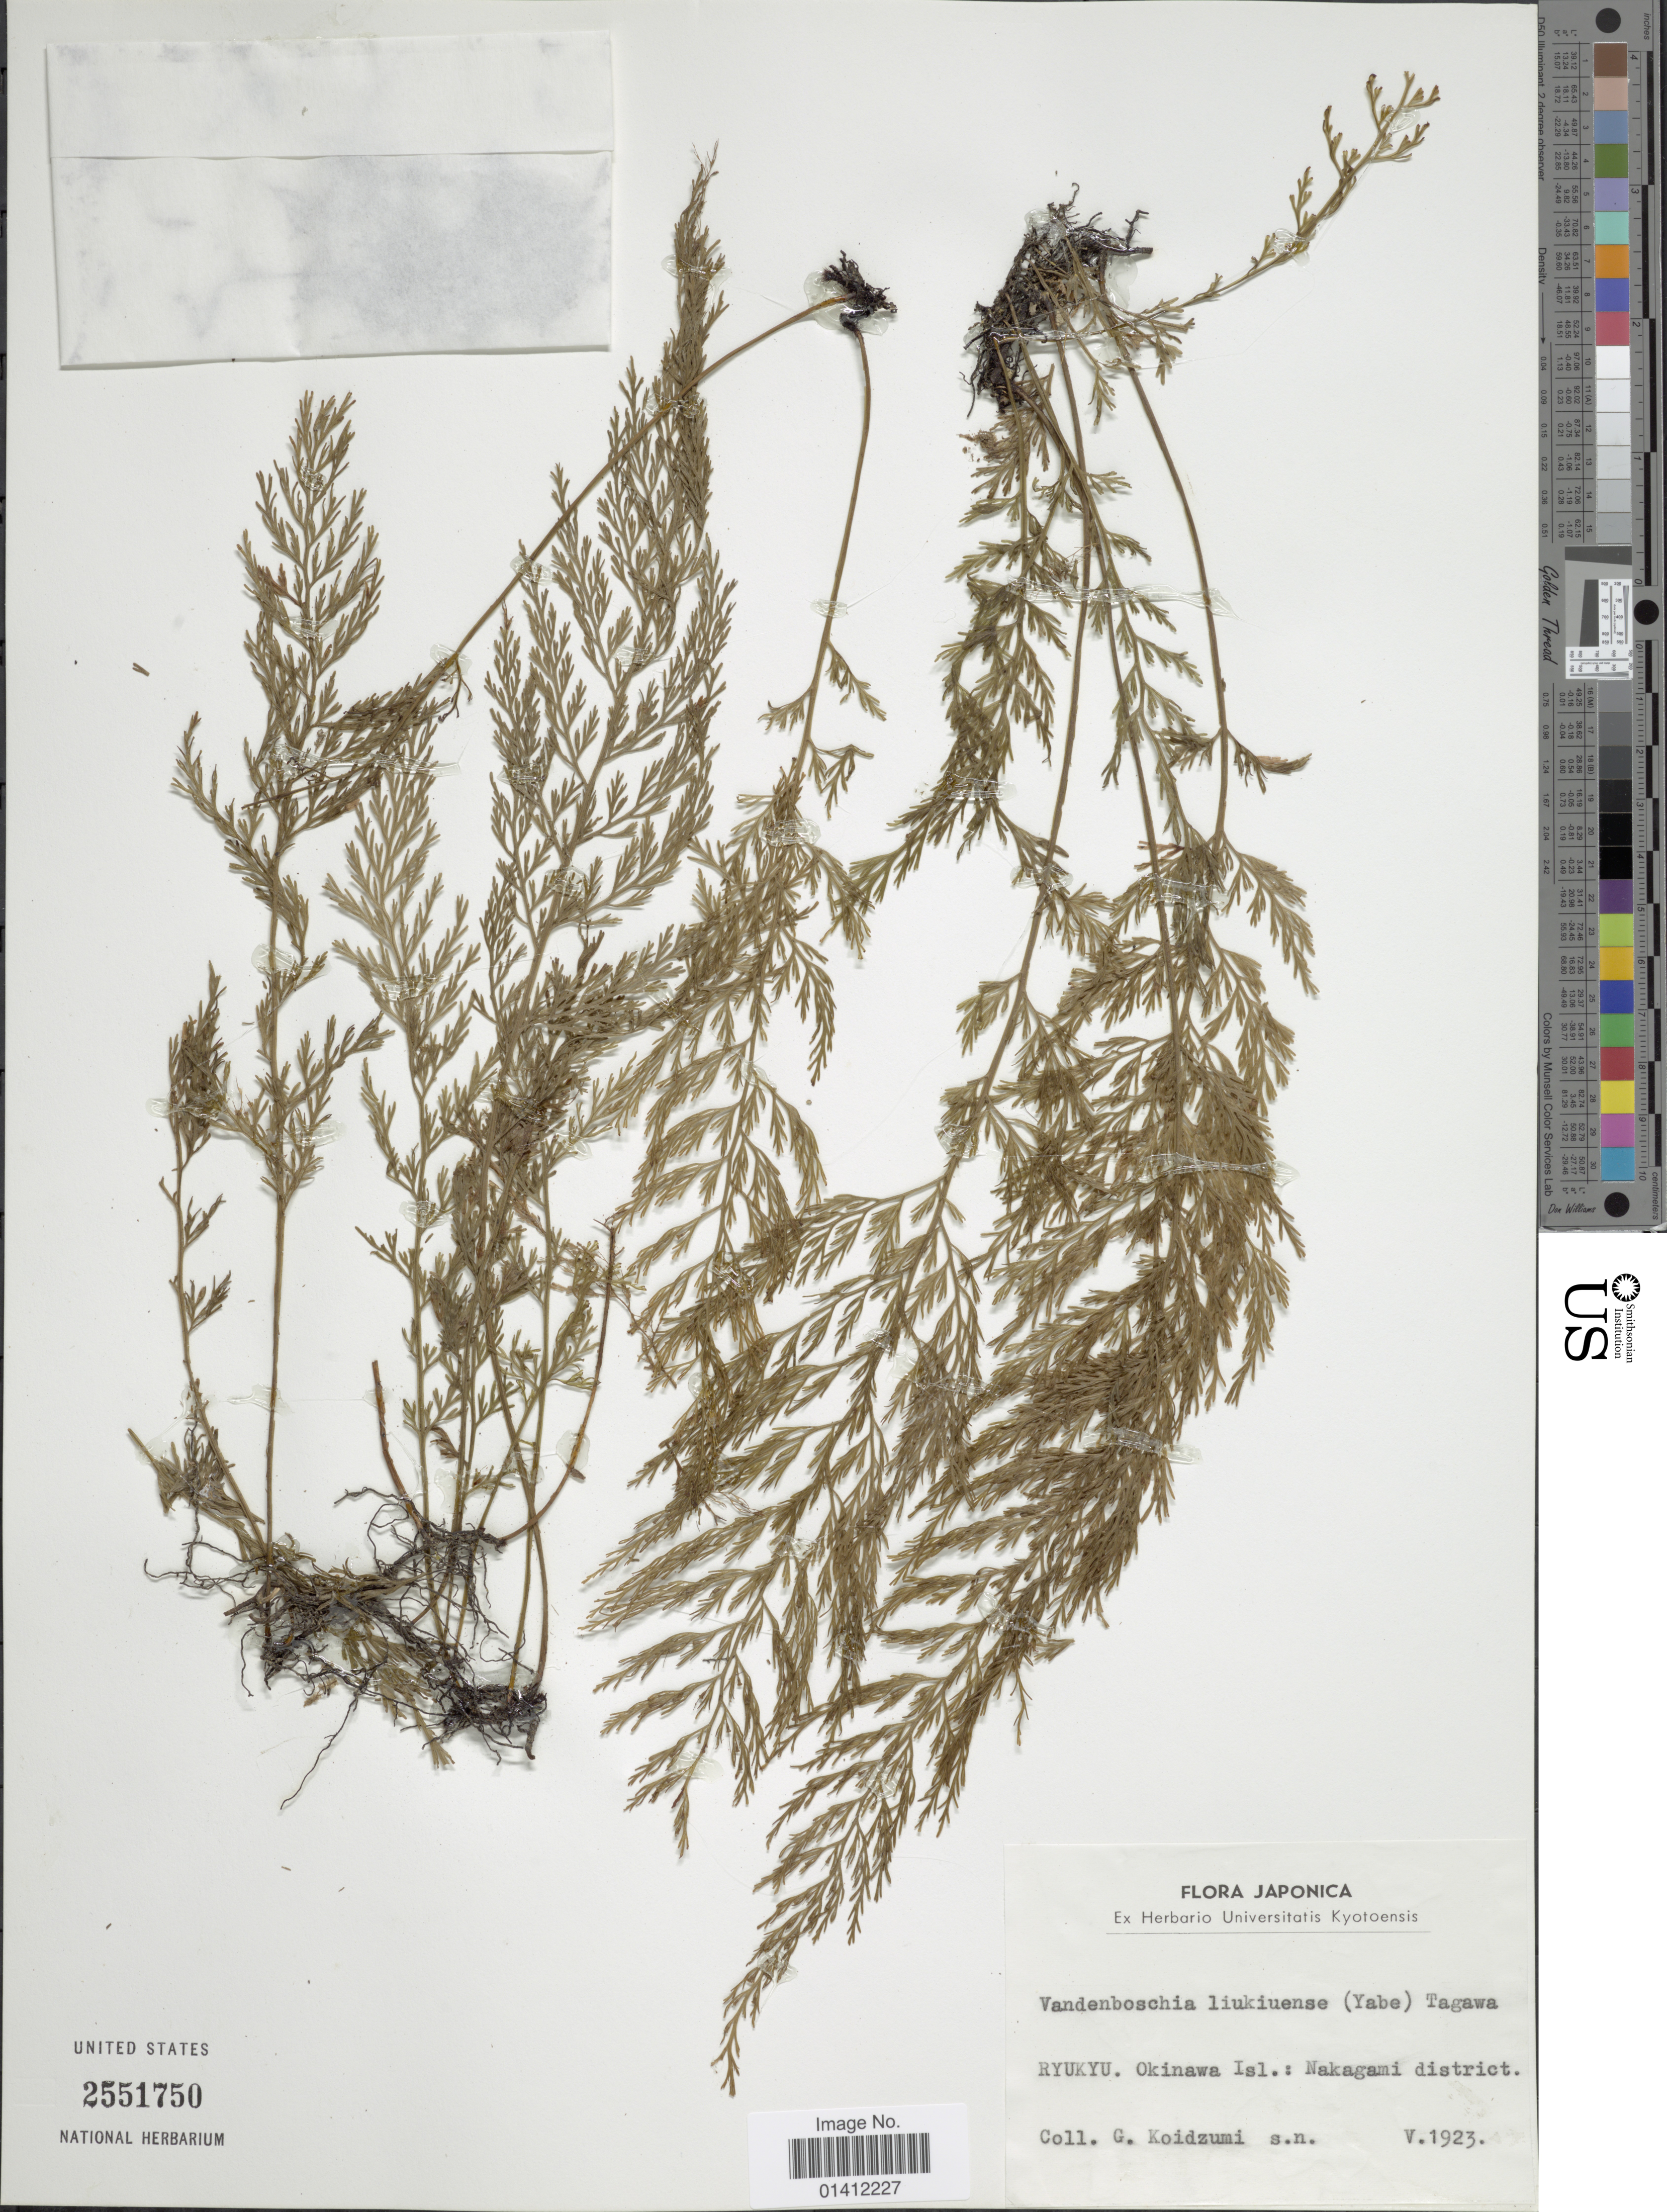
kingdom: Plantae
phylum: Tracheophyta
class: Polypodiopsida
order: Hymenophyllales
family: Hymenophyllaceae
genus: Vandenboschia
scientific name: Vandenboschia maxima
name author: (Blume) Copel.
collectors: G. Koidzumi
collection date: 1923-05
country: Japan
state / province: Okinawa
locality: Ryukyu. Okinawa Isl.: Nakagami district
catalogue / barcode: US 2551750